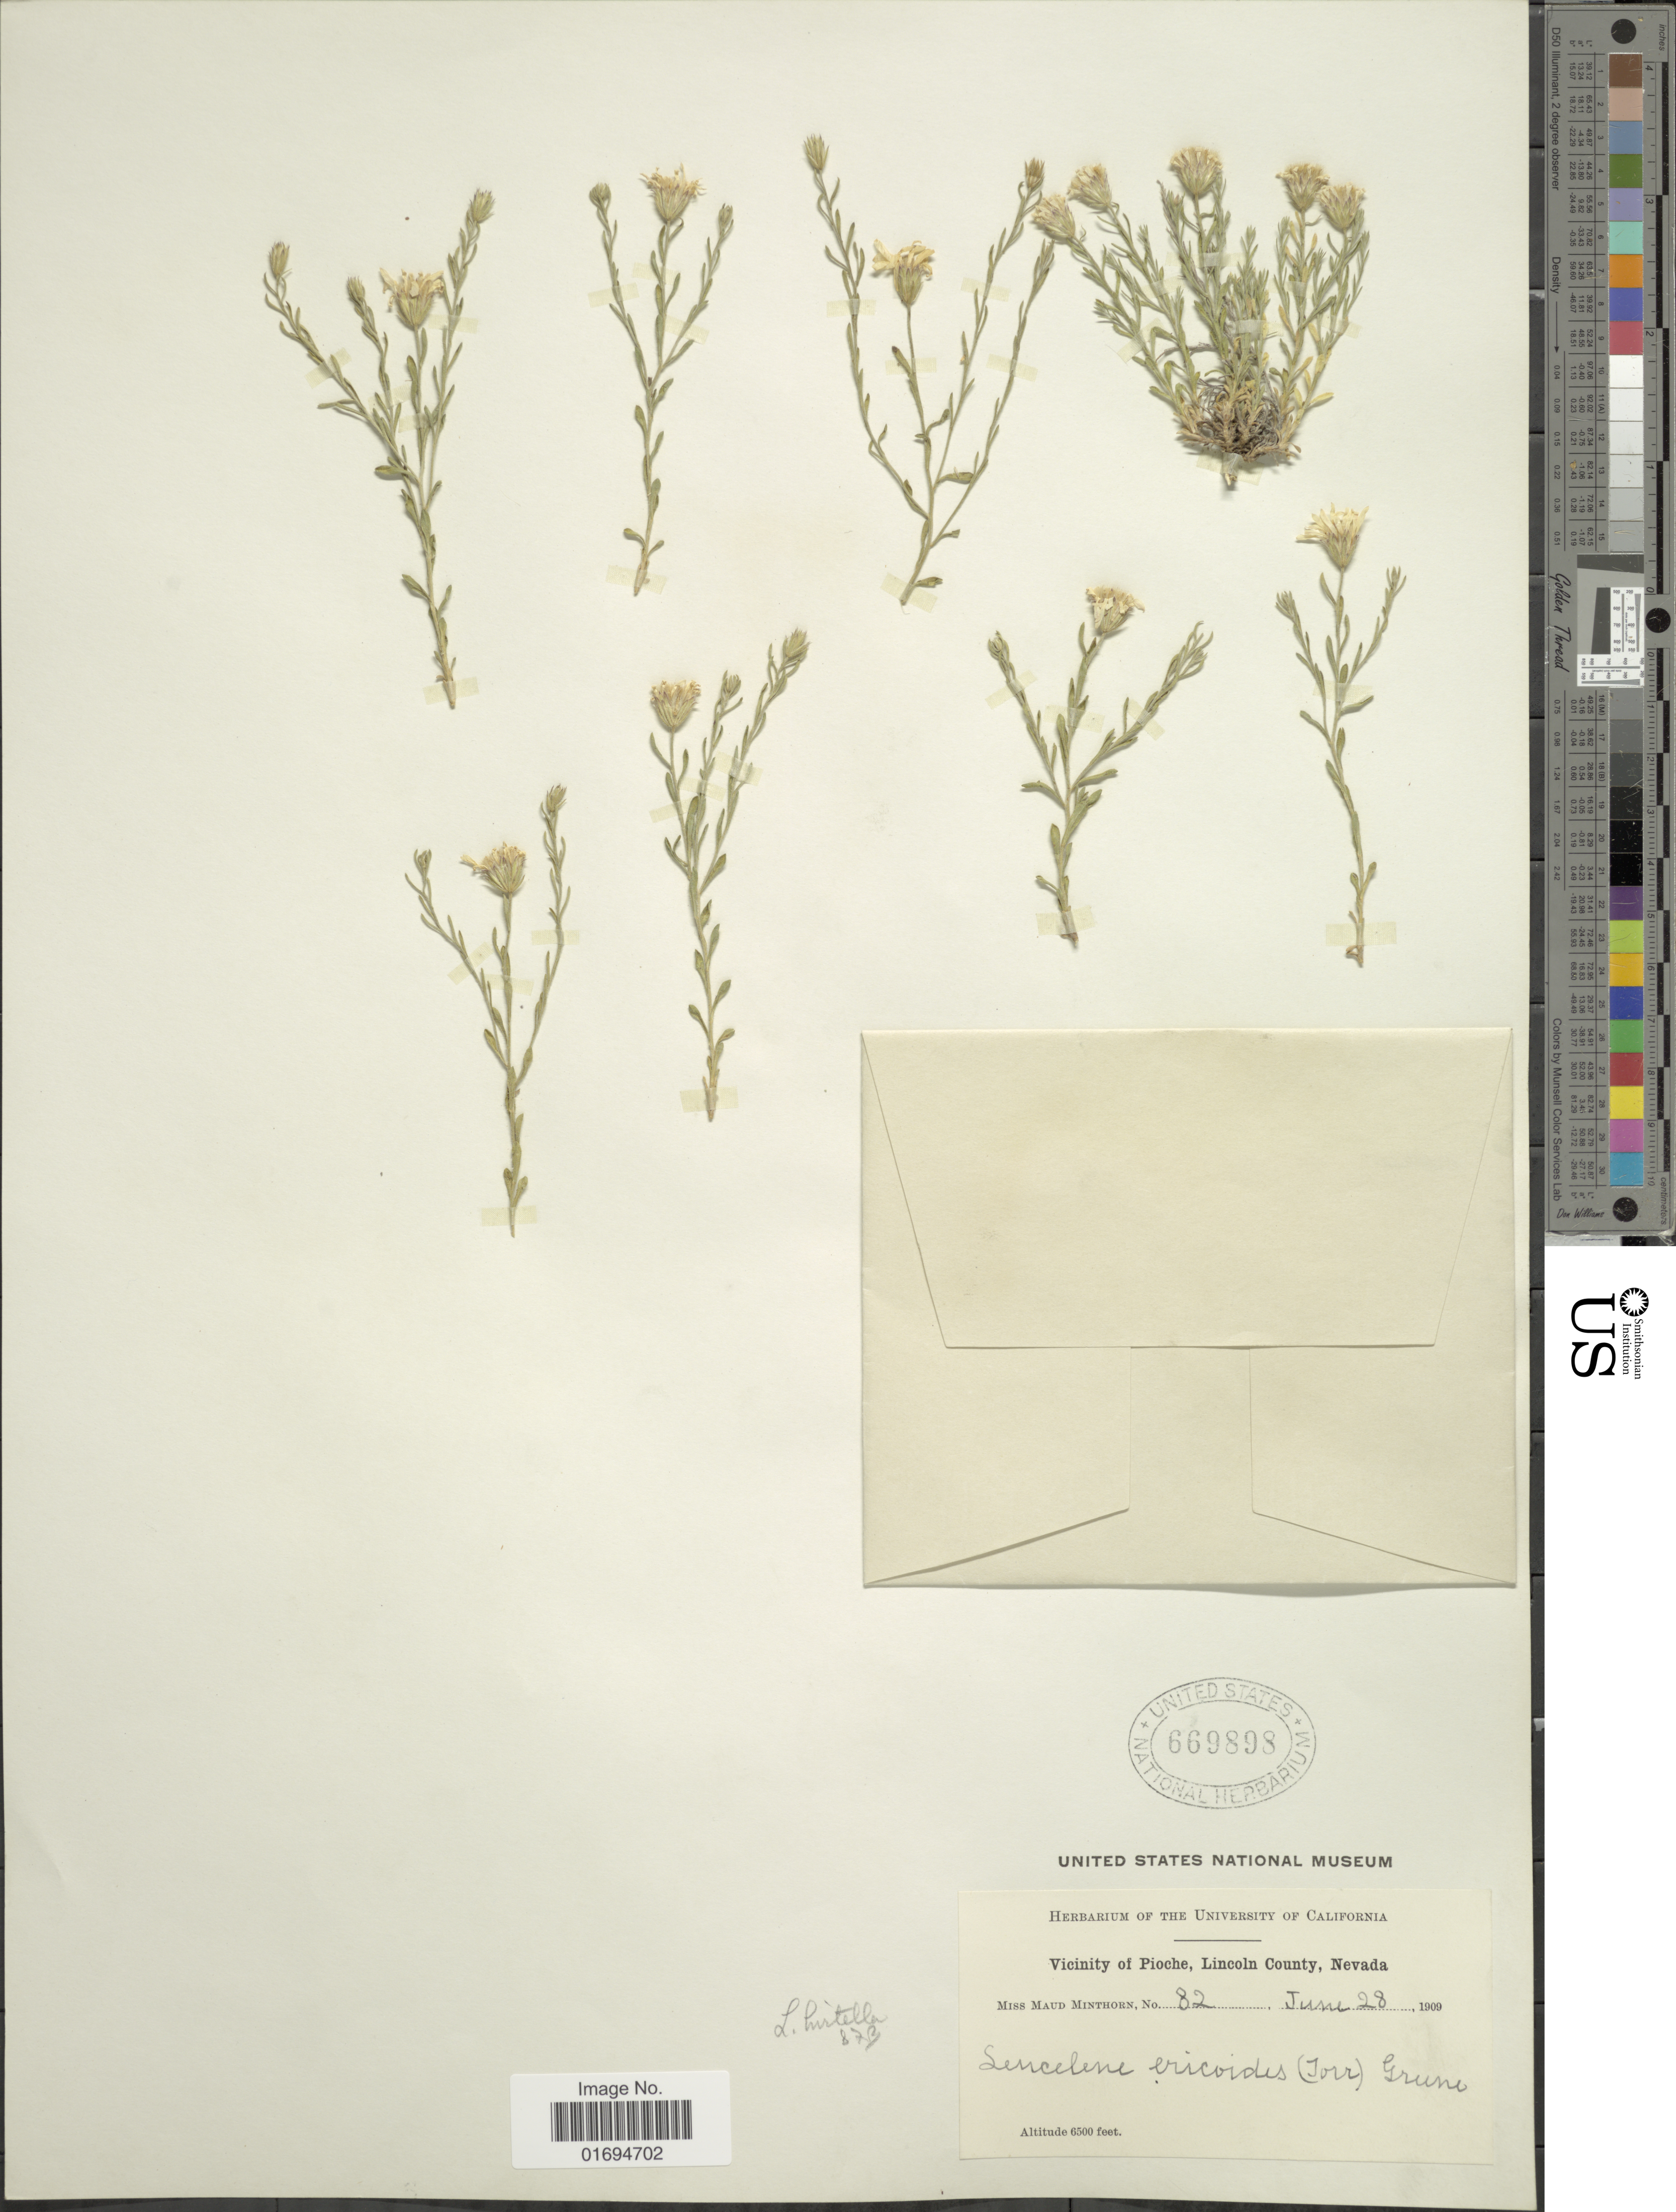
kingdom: Plantae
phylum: Tracheophyta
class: Magnoliopsida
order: Asterales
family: Asteraceae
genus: Chaetopappa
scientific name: Chaetopappa ericoides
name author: (Torr.) G.L. Nesom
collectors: M. Minthorn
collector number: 82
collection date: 1909-06-28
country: United States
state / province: Nevada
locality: Vicinity of Pioche, Lincoln County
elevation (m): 1981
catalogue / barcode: US 669898